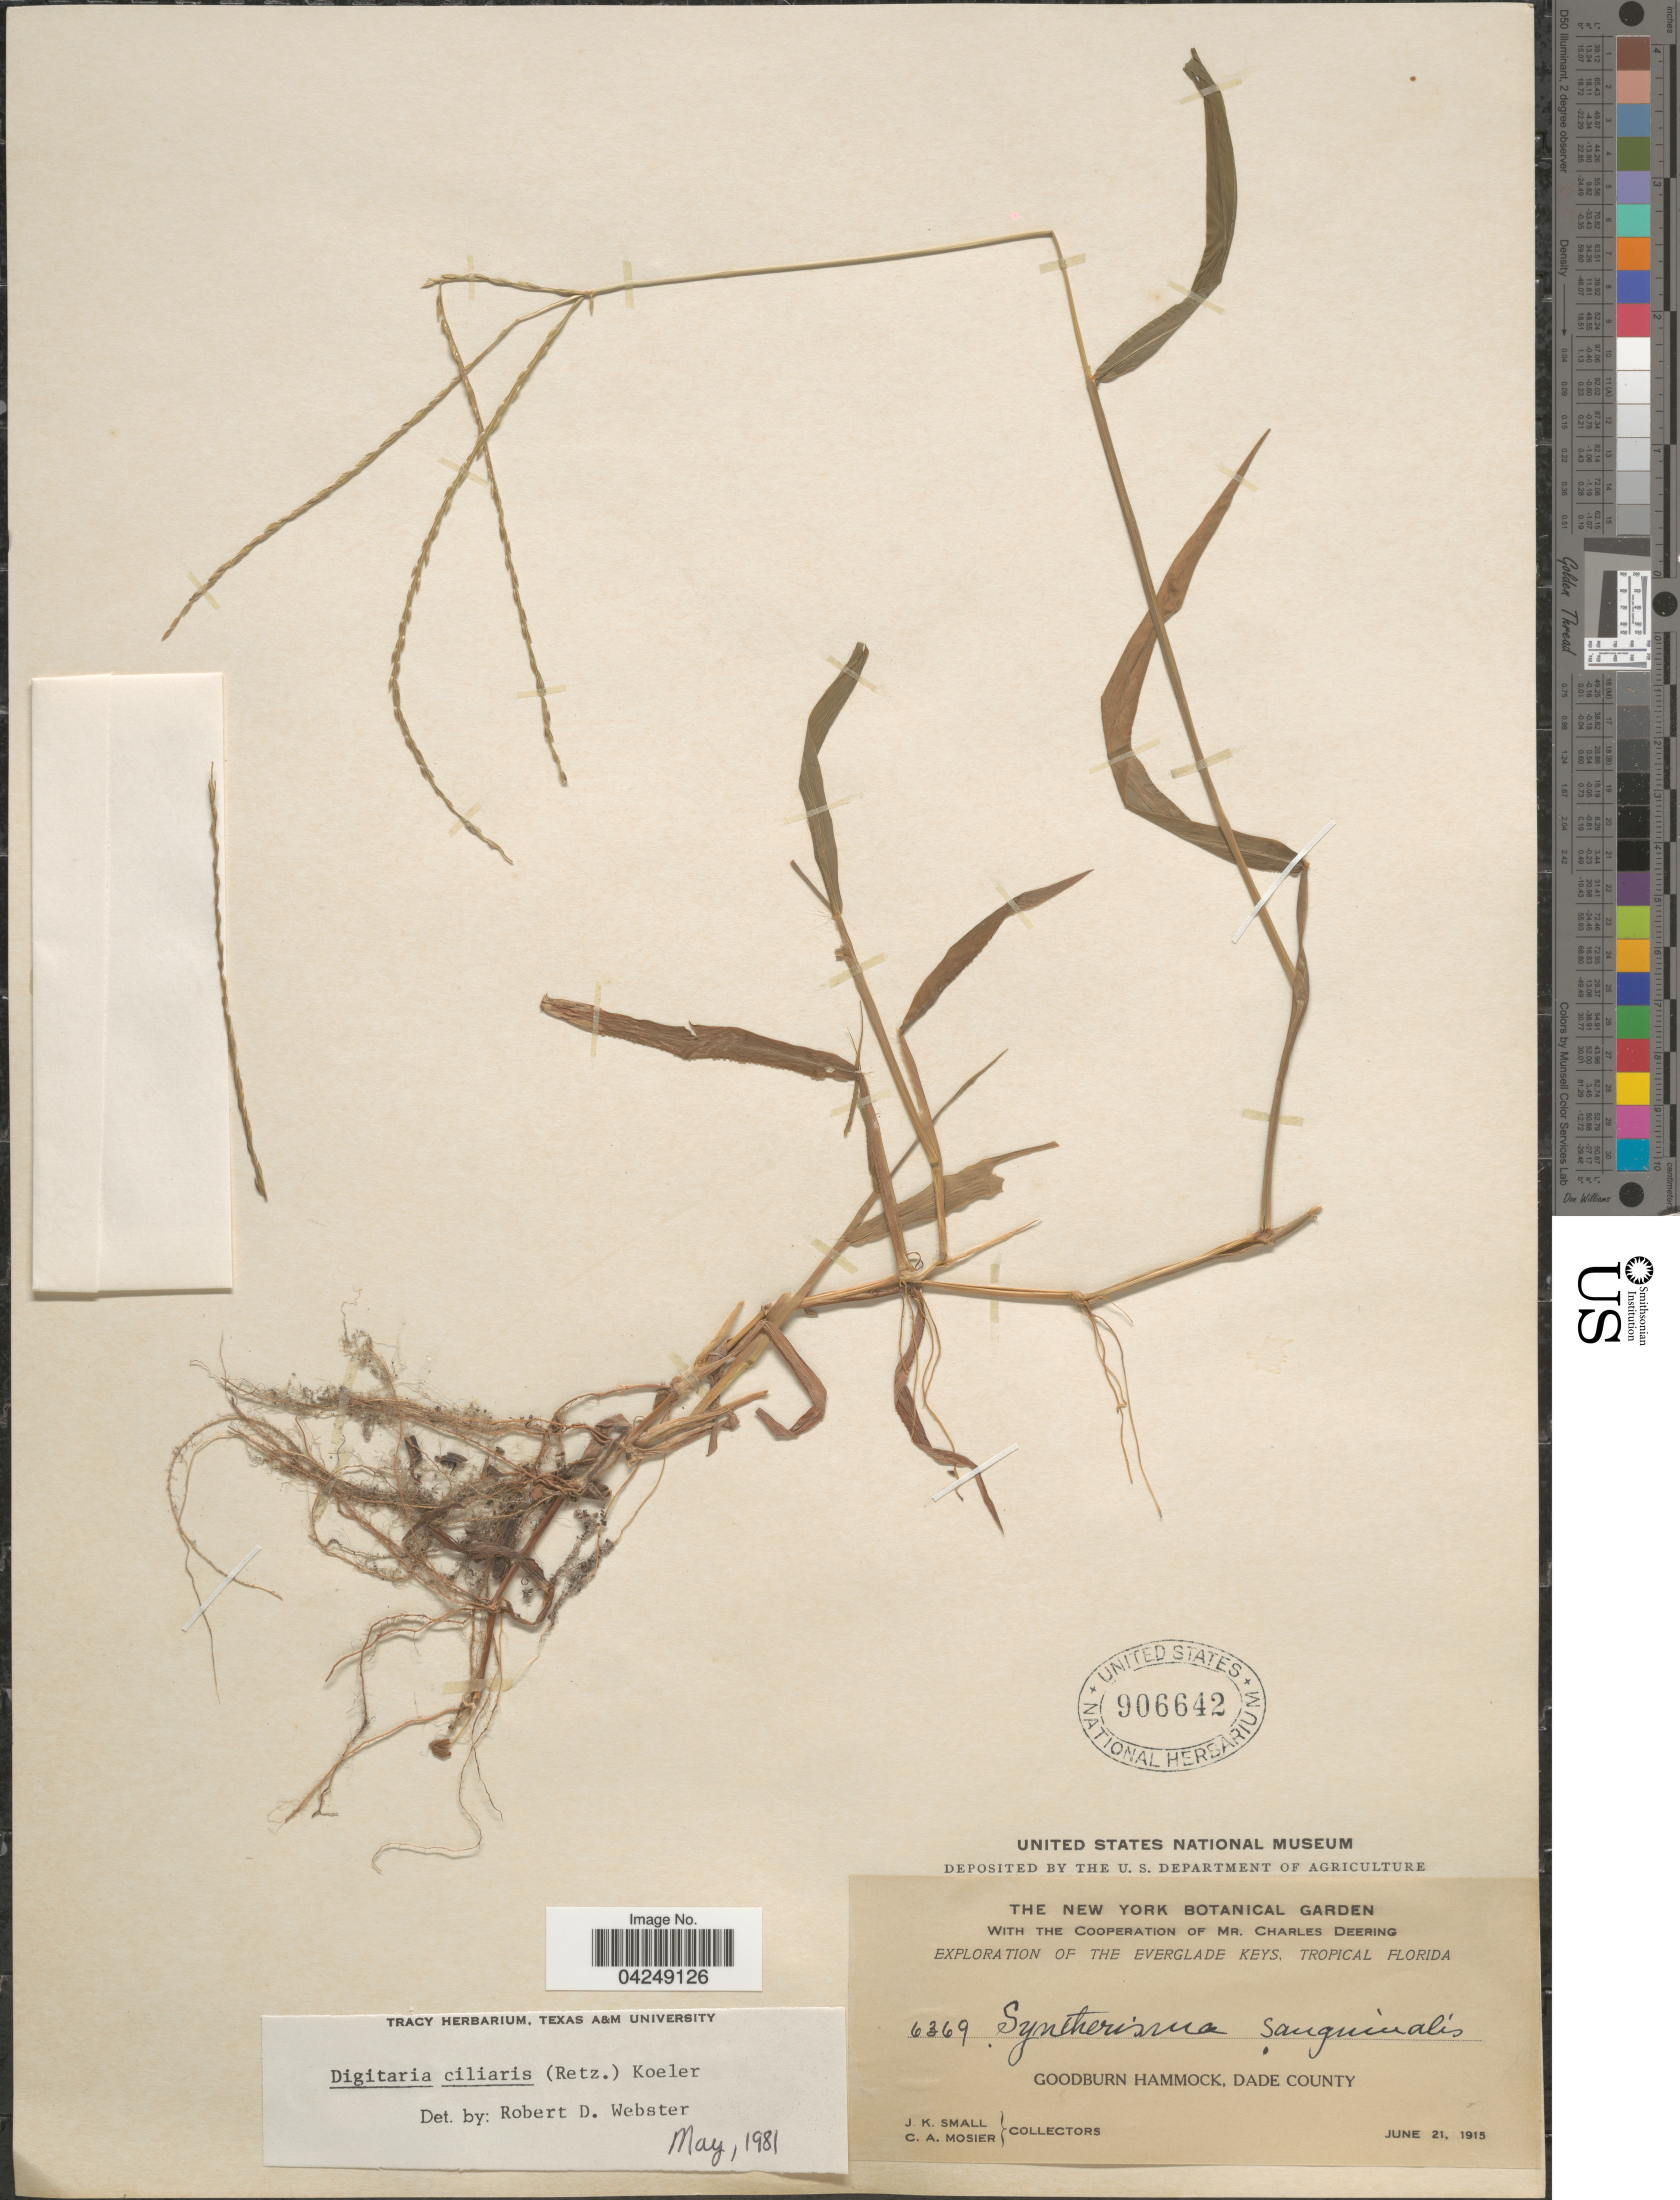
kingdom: Plantae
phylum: Tracheophyta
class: Liliopsida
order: Poales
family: Poaceae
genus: Digitaria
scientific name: Digitaria ciliaris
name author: (Retz.) Koeler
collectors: J. K. Small & C. A. Mosier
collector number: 6369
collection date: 1915-06-21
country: United States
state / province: Florida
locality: Exploration of the Everglades Keys, Tropical Florida. Goodburn Hammock, Dade County.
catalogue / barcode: US 906642